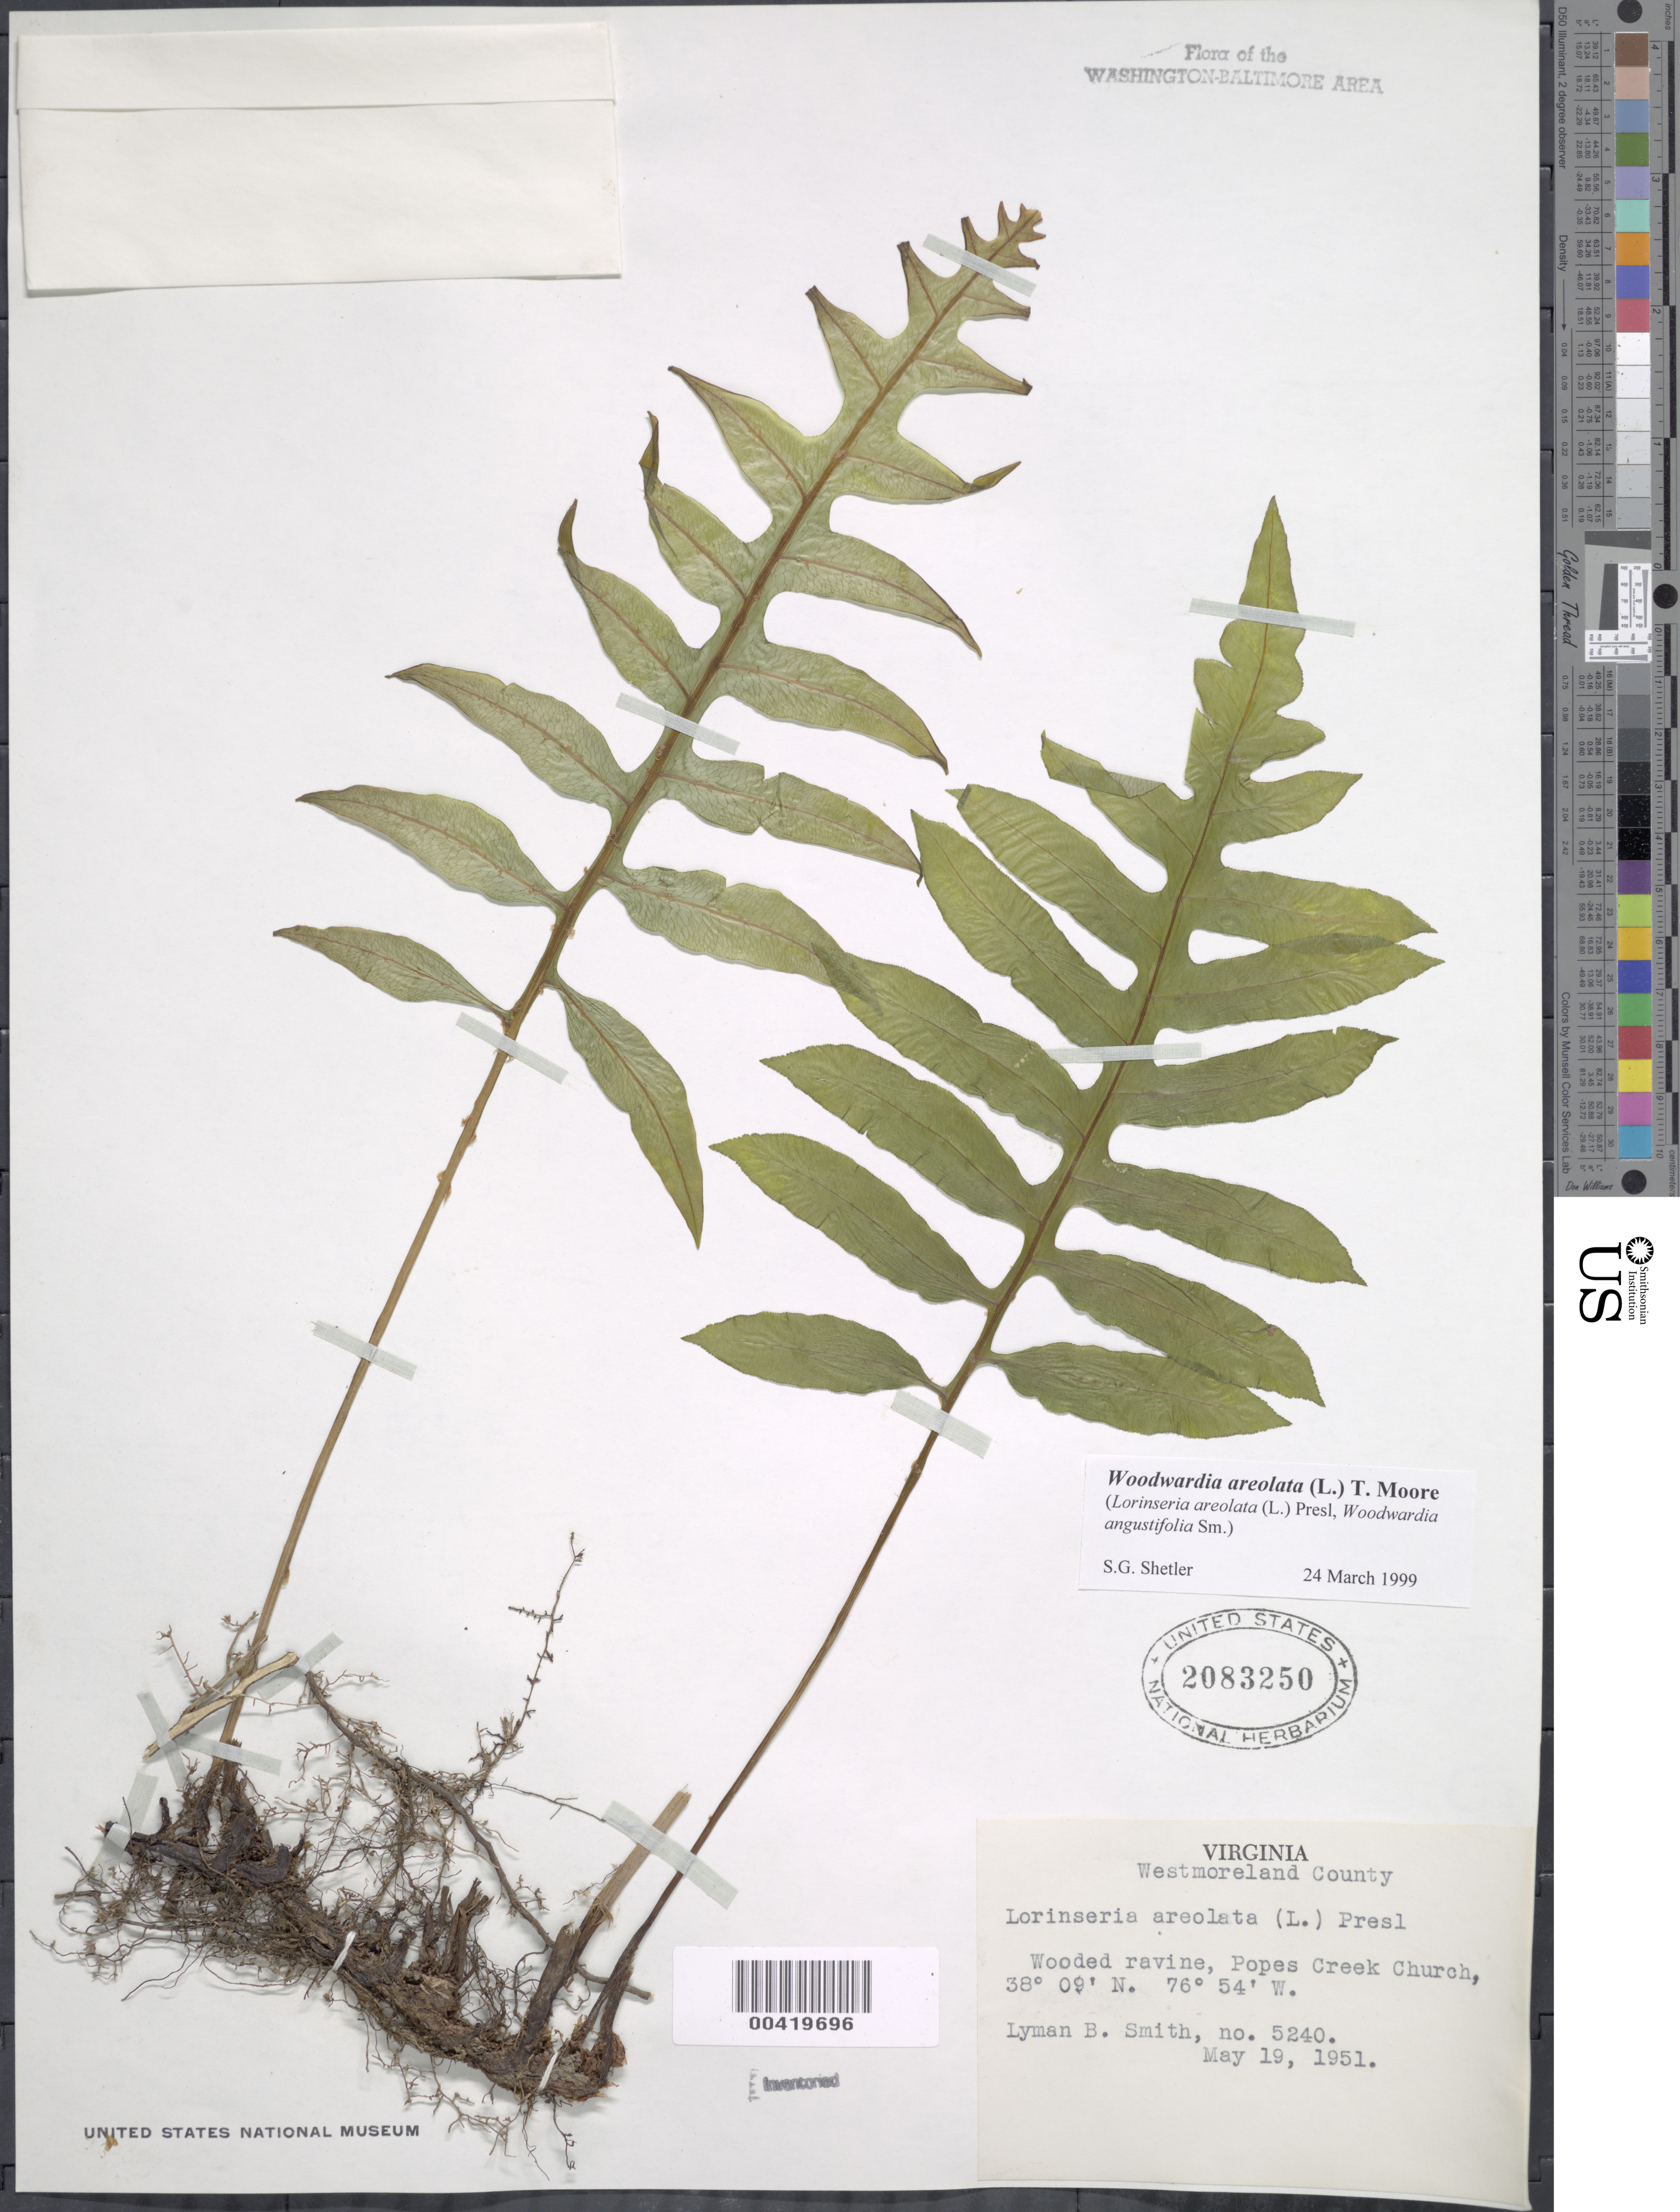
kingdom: Plantae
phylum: Tracheophyta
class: Polypodiopsida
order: Polypodiales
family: Blechnaceae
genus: Woodwardia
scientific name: Woodwardia areolata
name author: (L.) T. Moore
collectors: L. Smith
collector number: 5240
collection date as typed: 19 May 1951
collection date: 1951-05-19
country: United States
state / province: Virginia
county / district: Westmoreland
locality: Popes Creek Church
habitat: Wooded ravine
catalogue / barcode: US 2083250